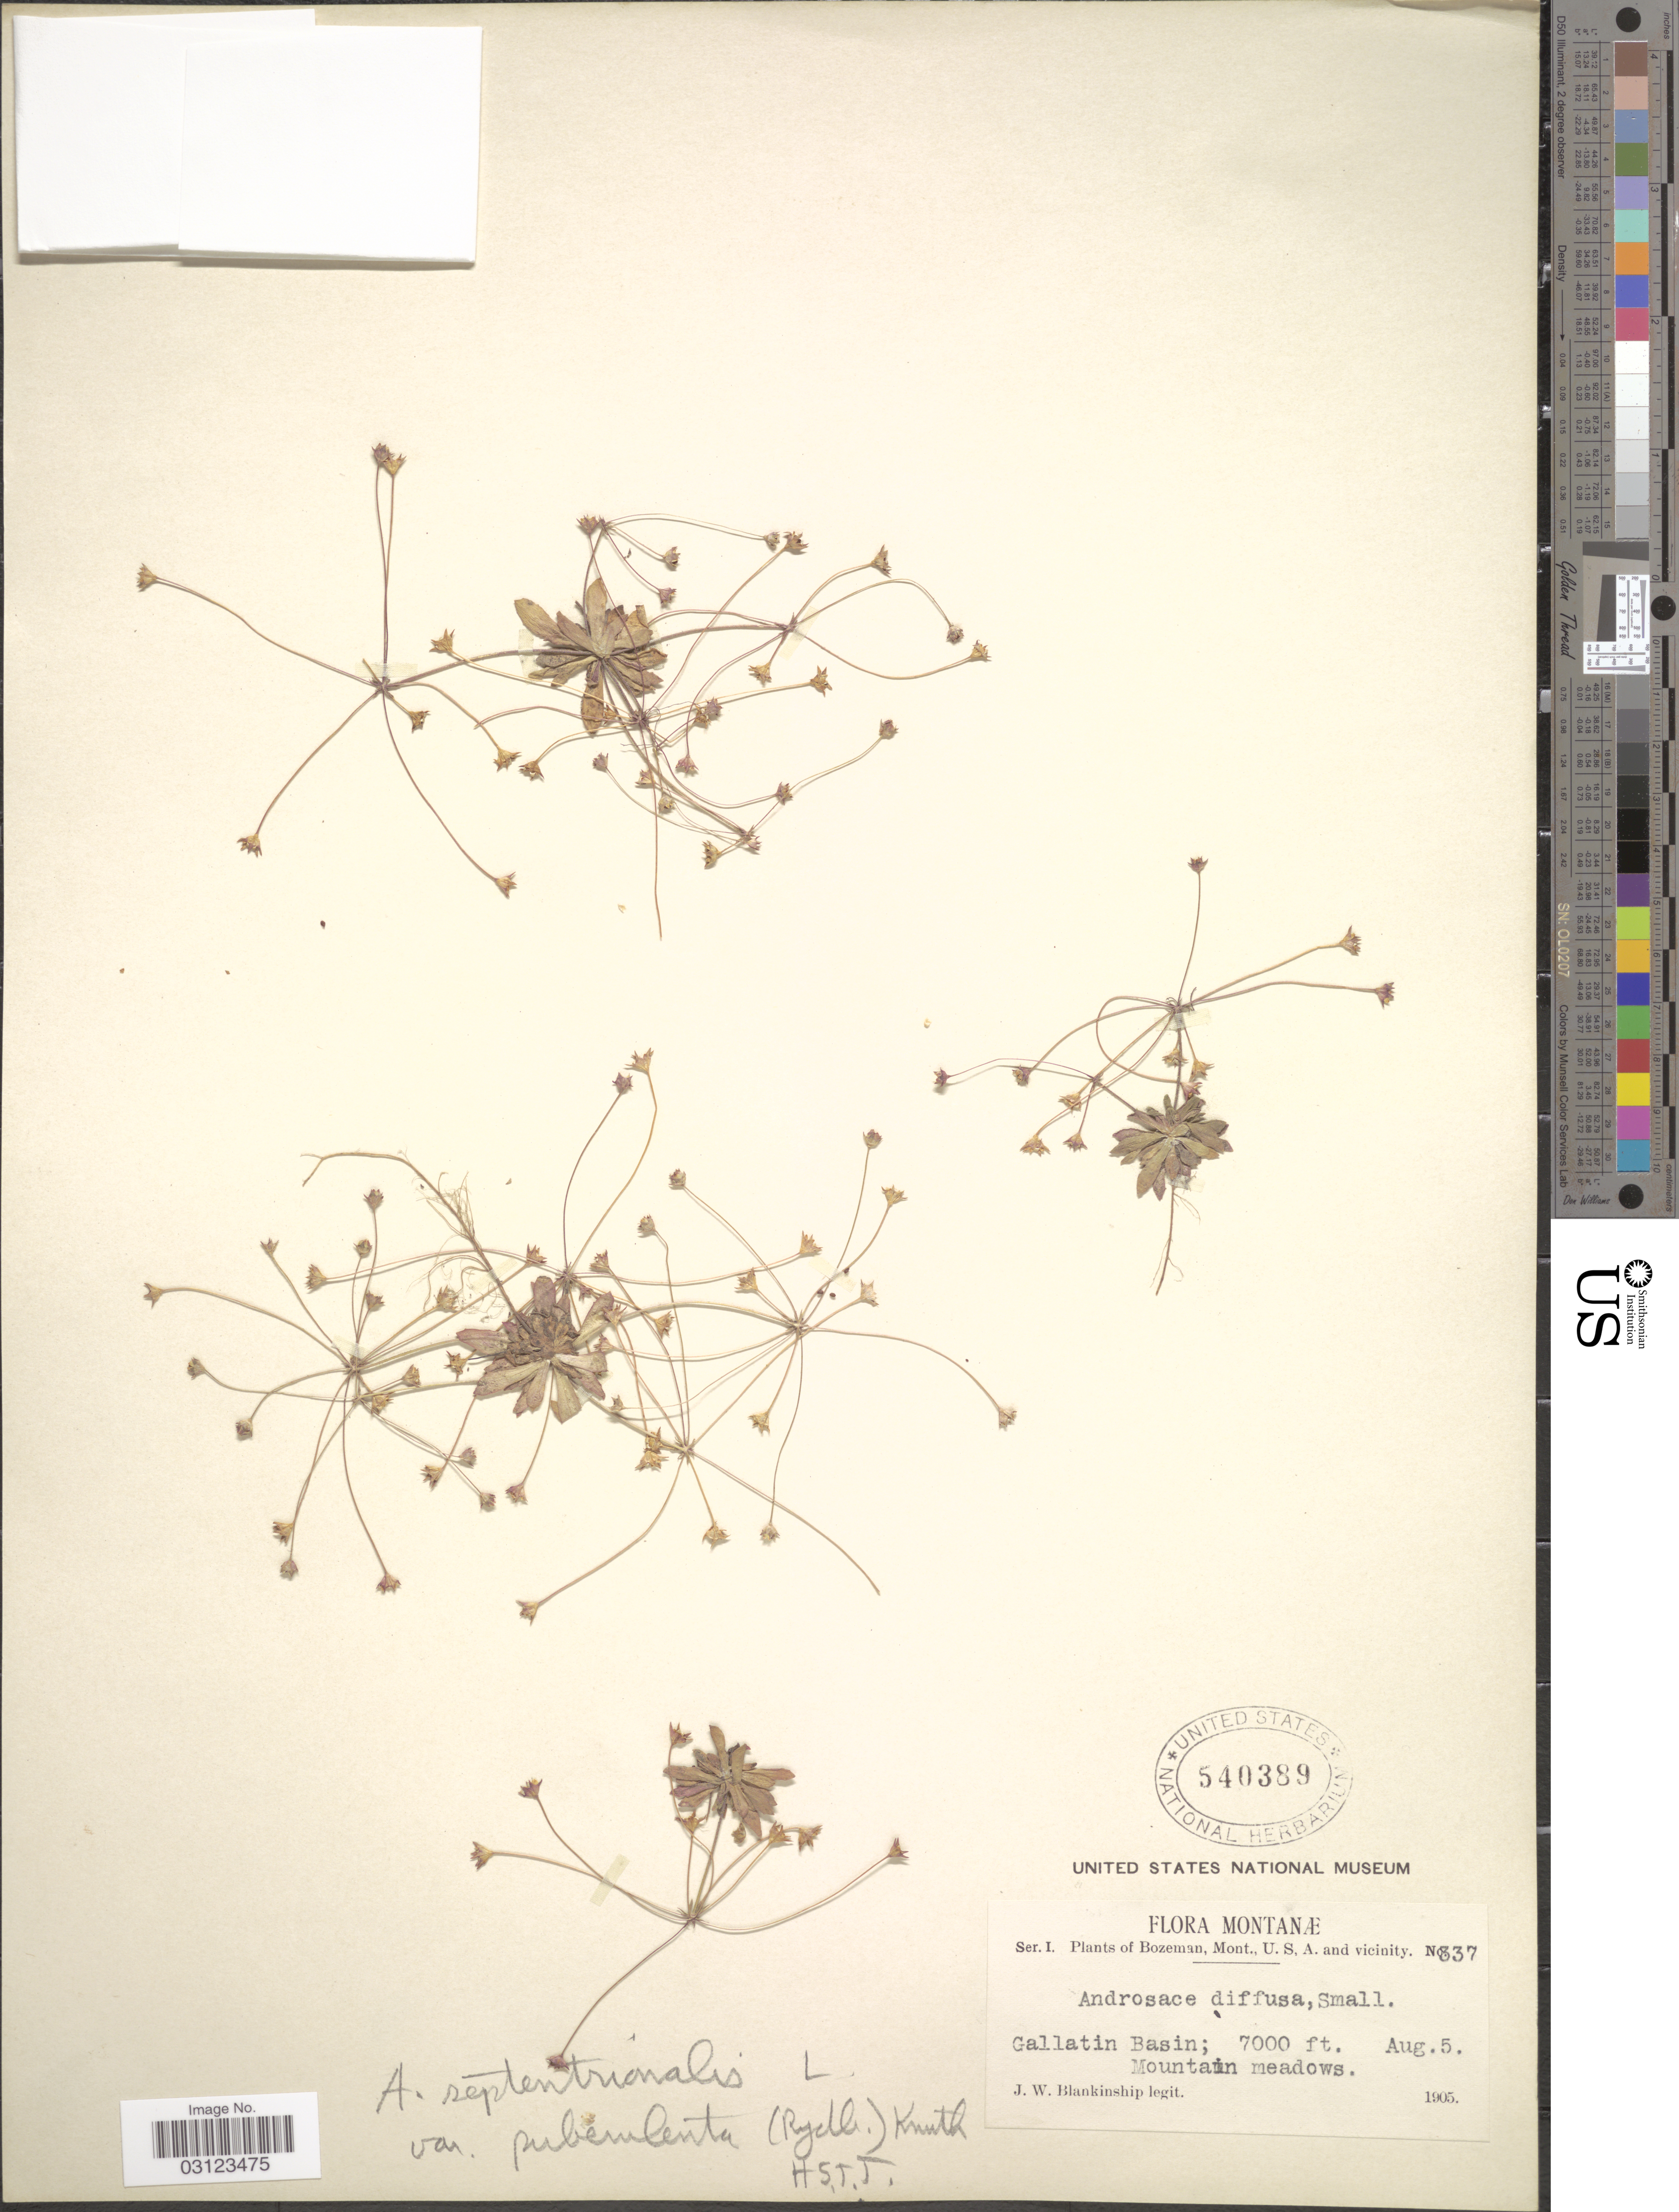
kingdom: Plantae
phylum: Tracheophyta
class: Magnoliopsida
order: Ericales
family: Primulaceae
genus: Androsace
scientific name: Androsace septentrionalis var. puberulenta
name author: (Rydb.) R. Knuth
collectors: J. W. Blankinship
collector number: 337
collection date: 1905-08-05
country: United States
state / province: Montana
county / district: Gallatin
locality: Bozeman, Gallatin Basin; Mountain meadows.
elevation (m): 2134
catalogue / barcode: US 540389